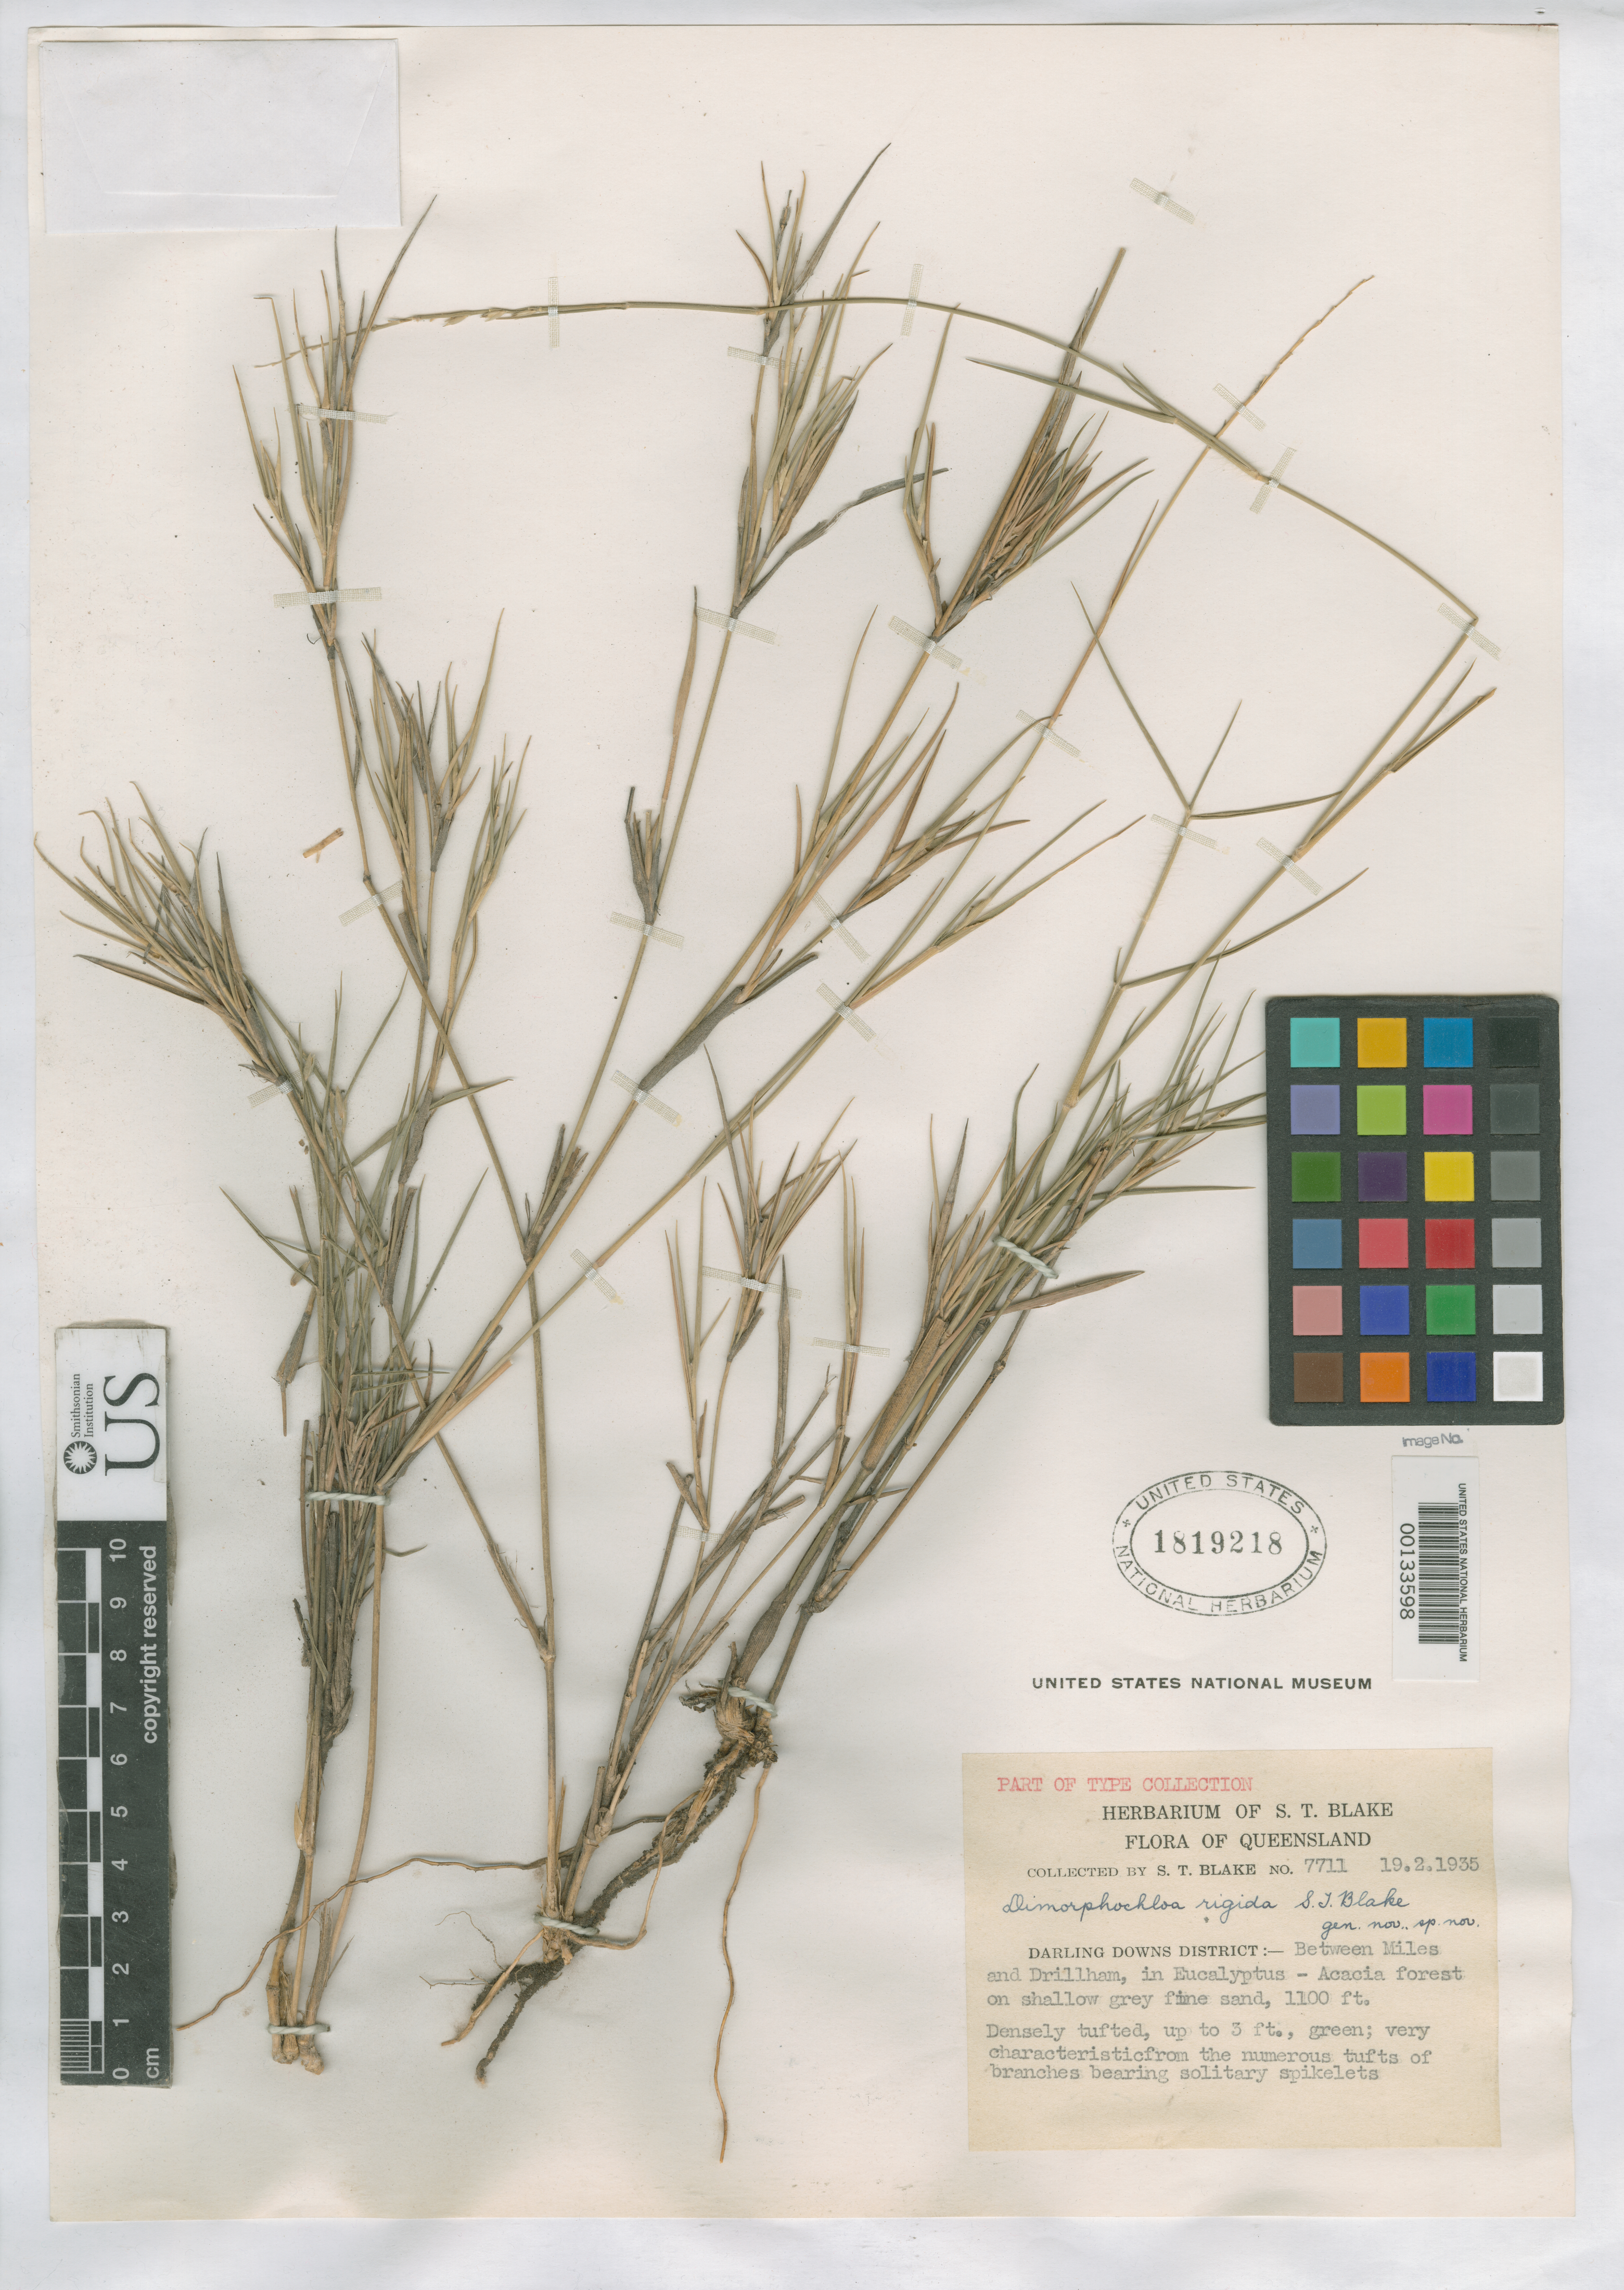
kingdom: Plantae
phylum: Tracheophyta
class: Liliopsida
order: Poales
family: Poaceae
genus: Dimorphochloa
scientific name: Dimorphochloa rigida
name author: S.T. Blake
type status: Isotype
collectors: S. T. Blake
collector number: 7711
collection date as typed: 19 Feb 1935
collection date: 1935-02-19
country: Australia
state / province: Queensland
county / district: Darling Downs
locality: Between Miles & Drillham; alt. 1100 Ft.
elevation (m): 335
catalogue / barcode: US 1819218